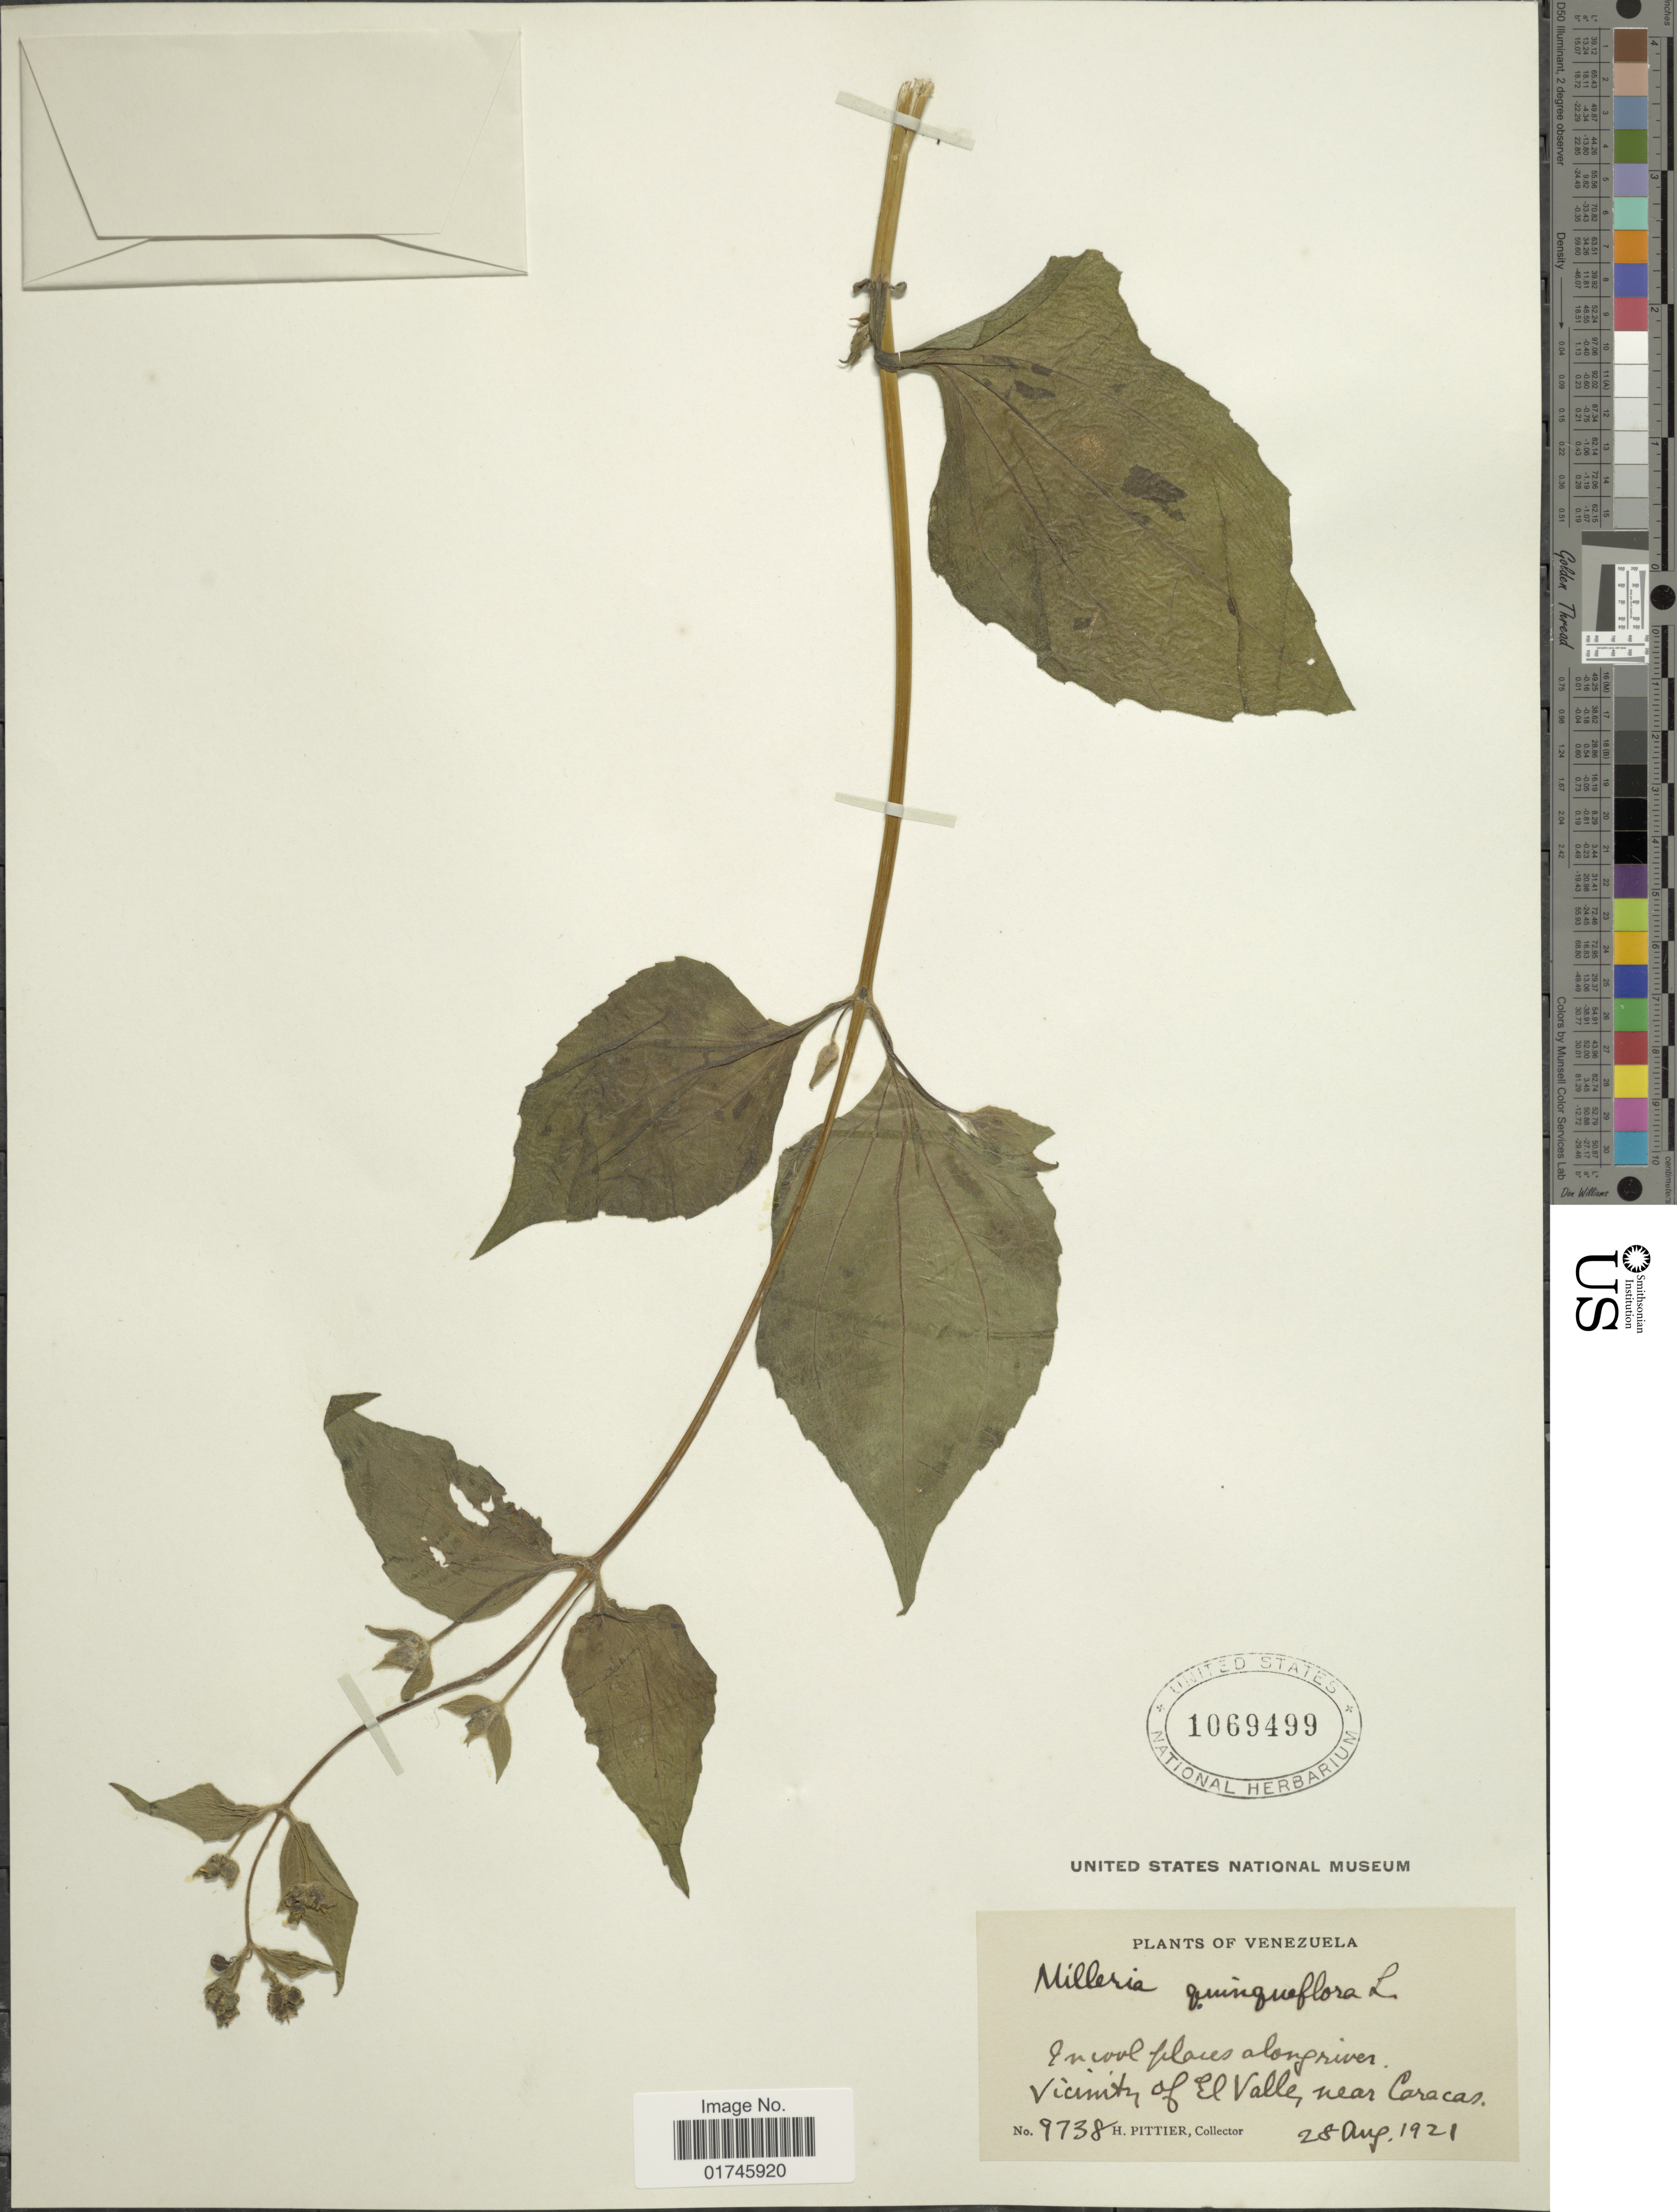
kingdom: Plantae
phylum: Tracheophyta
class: Magnoliopsida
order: Asterales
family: Asteraceae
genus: Milleria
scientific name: Milleria quinqueflora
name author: L.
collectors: H. F. Pittier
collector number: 9738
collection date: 1921-08-28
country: Venezuela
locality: Venezuela. Vicinity of El Valle near Caracas. Places along river.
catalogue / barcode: US 1069499